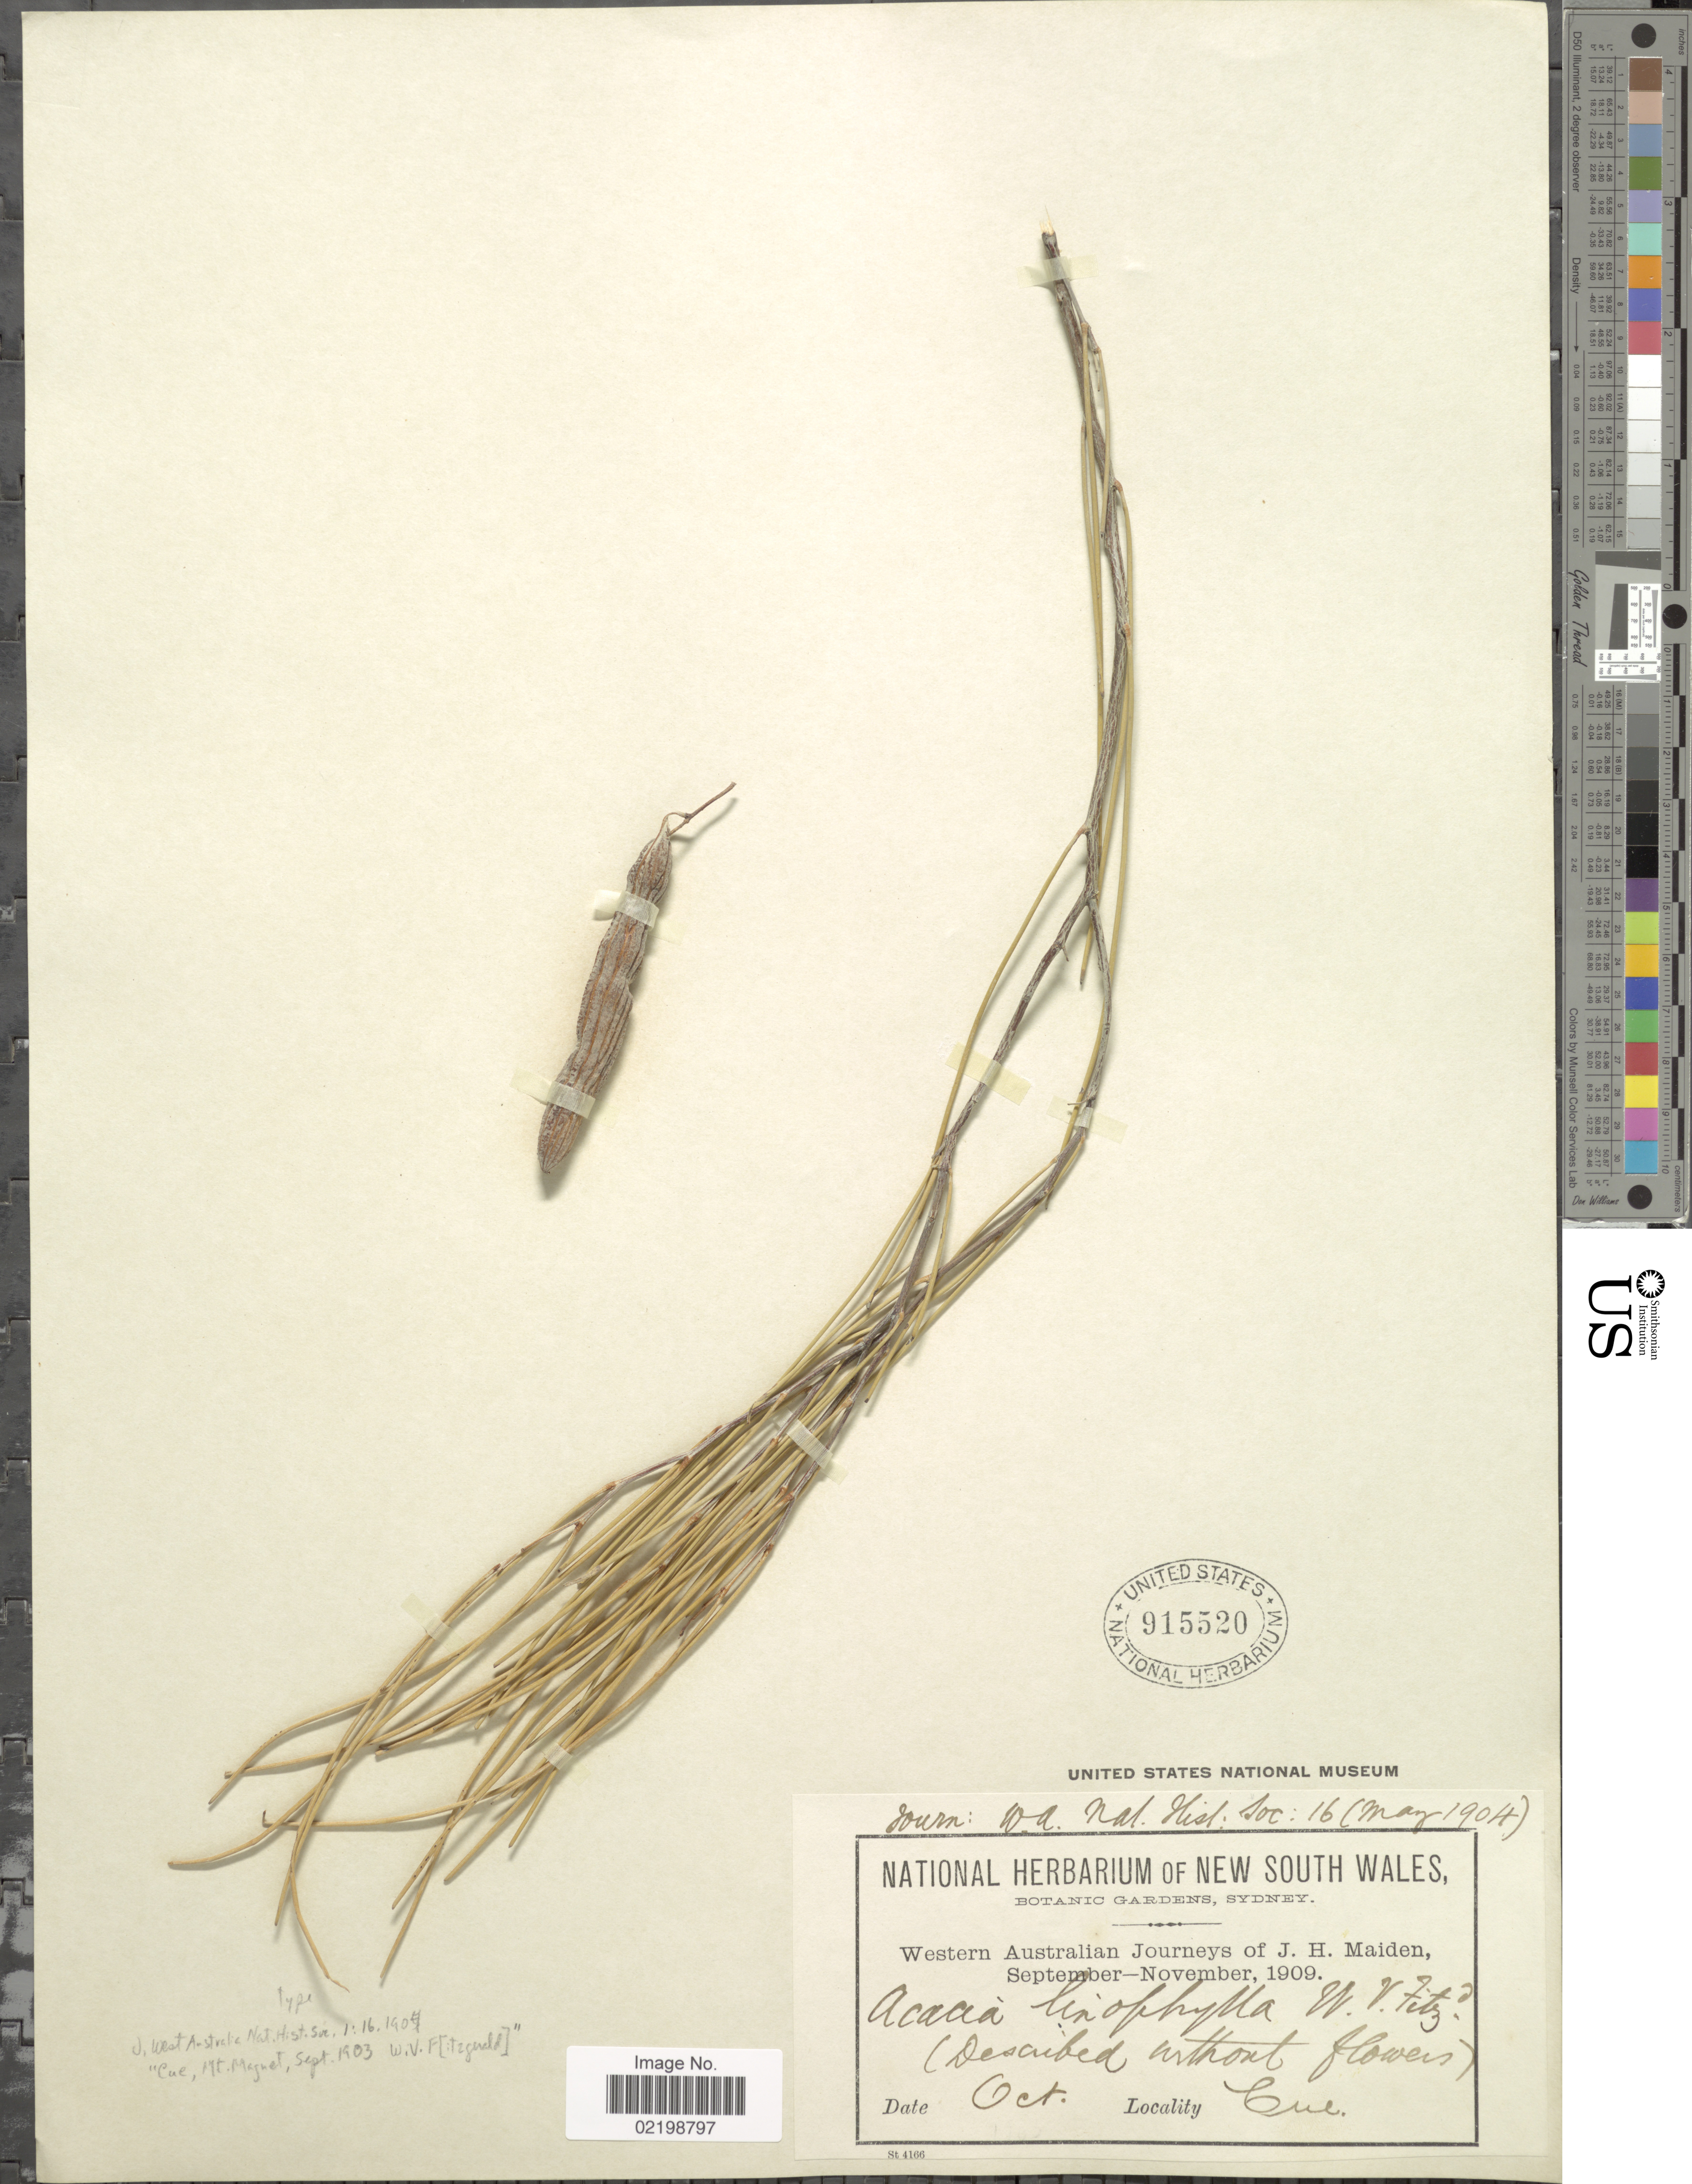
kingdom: Plantae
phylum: Tracheophyta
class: Magnoliopsida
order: Fabales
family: Fabaceae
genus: Acacia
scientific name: Acacia leiophylla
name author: Benth.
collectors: J. Maiden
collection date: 1909-10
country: Australia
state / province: Western Australia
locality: Cue.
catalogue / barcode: US 915520